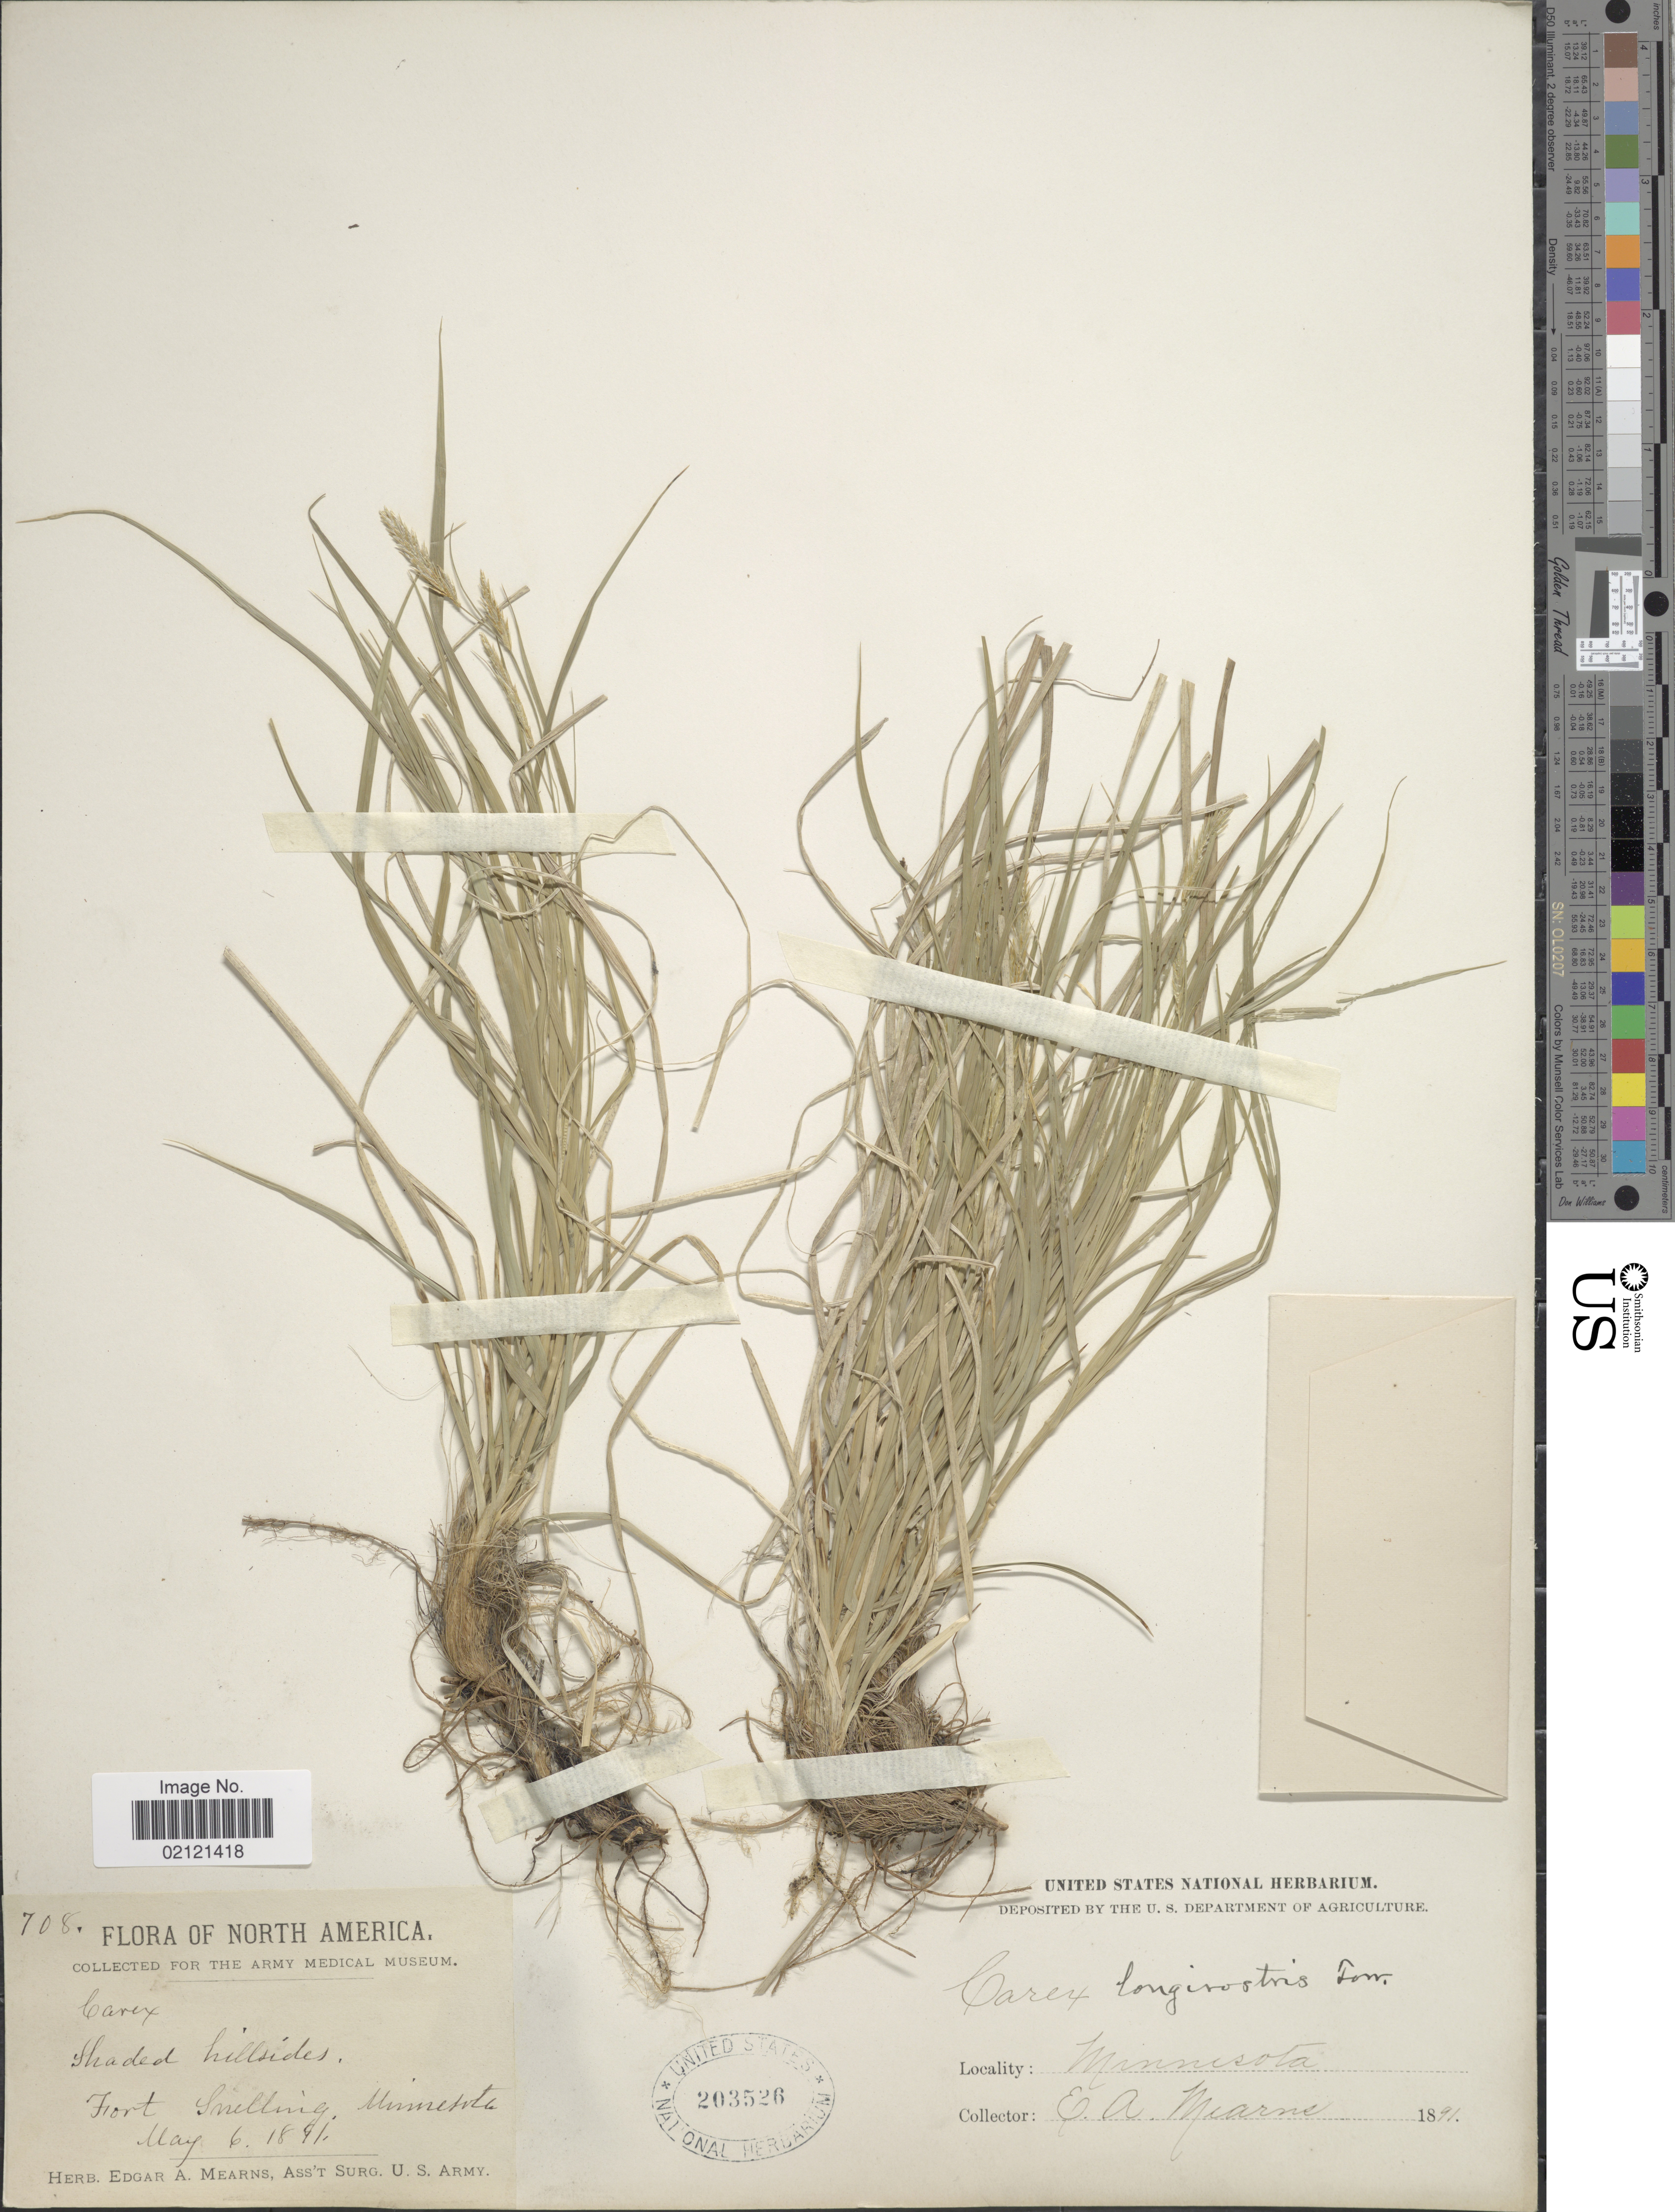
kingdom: Plantae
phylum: Tracheophyta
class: Liliopsida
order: Poales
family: Cyperaceae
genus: Carex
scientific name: Carex sprengelii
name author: Dewey ex Spreng.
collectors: E. A. Mearns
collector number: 708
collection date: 1891-05-06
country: United States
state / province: Minnesota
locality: Fort Snelling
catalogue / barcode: US 203526